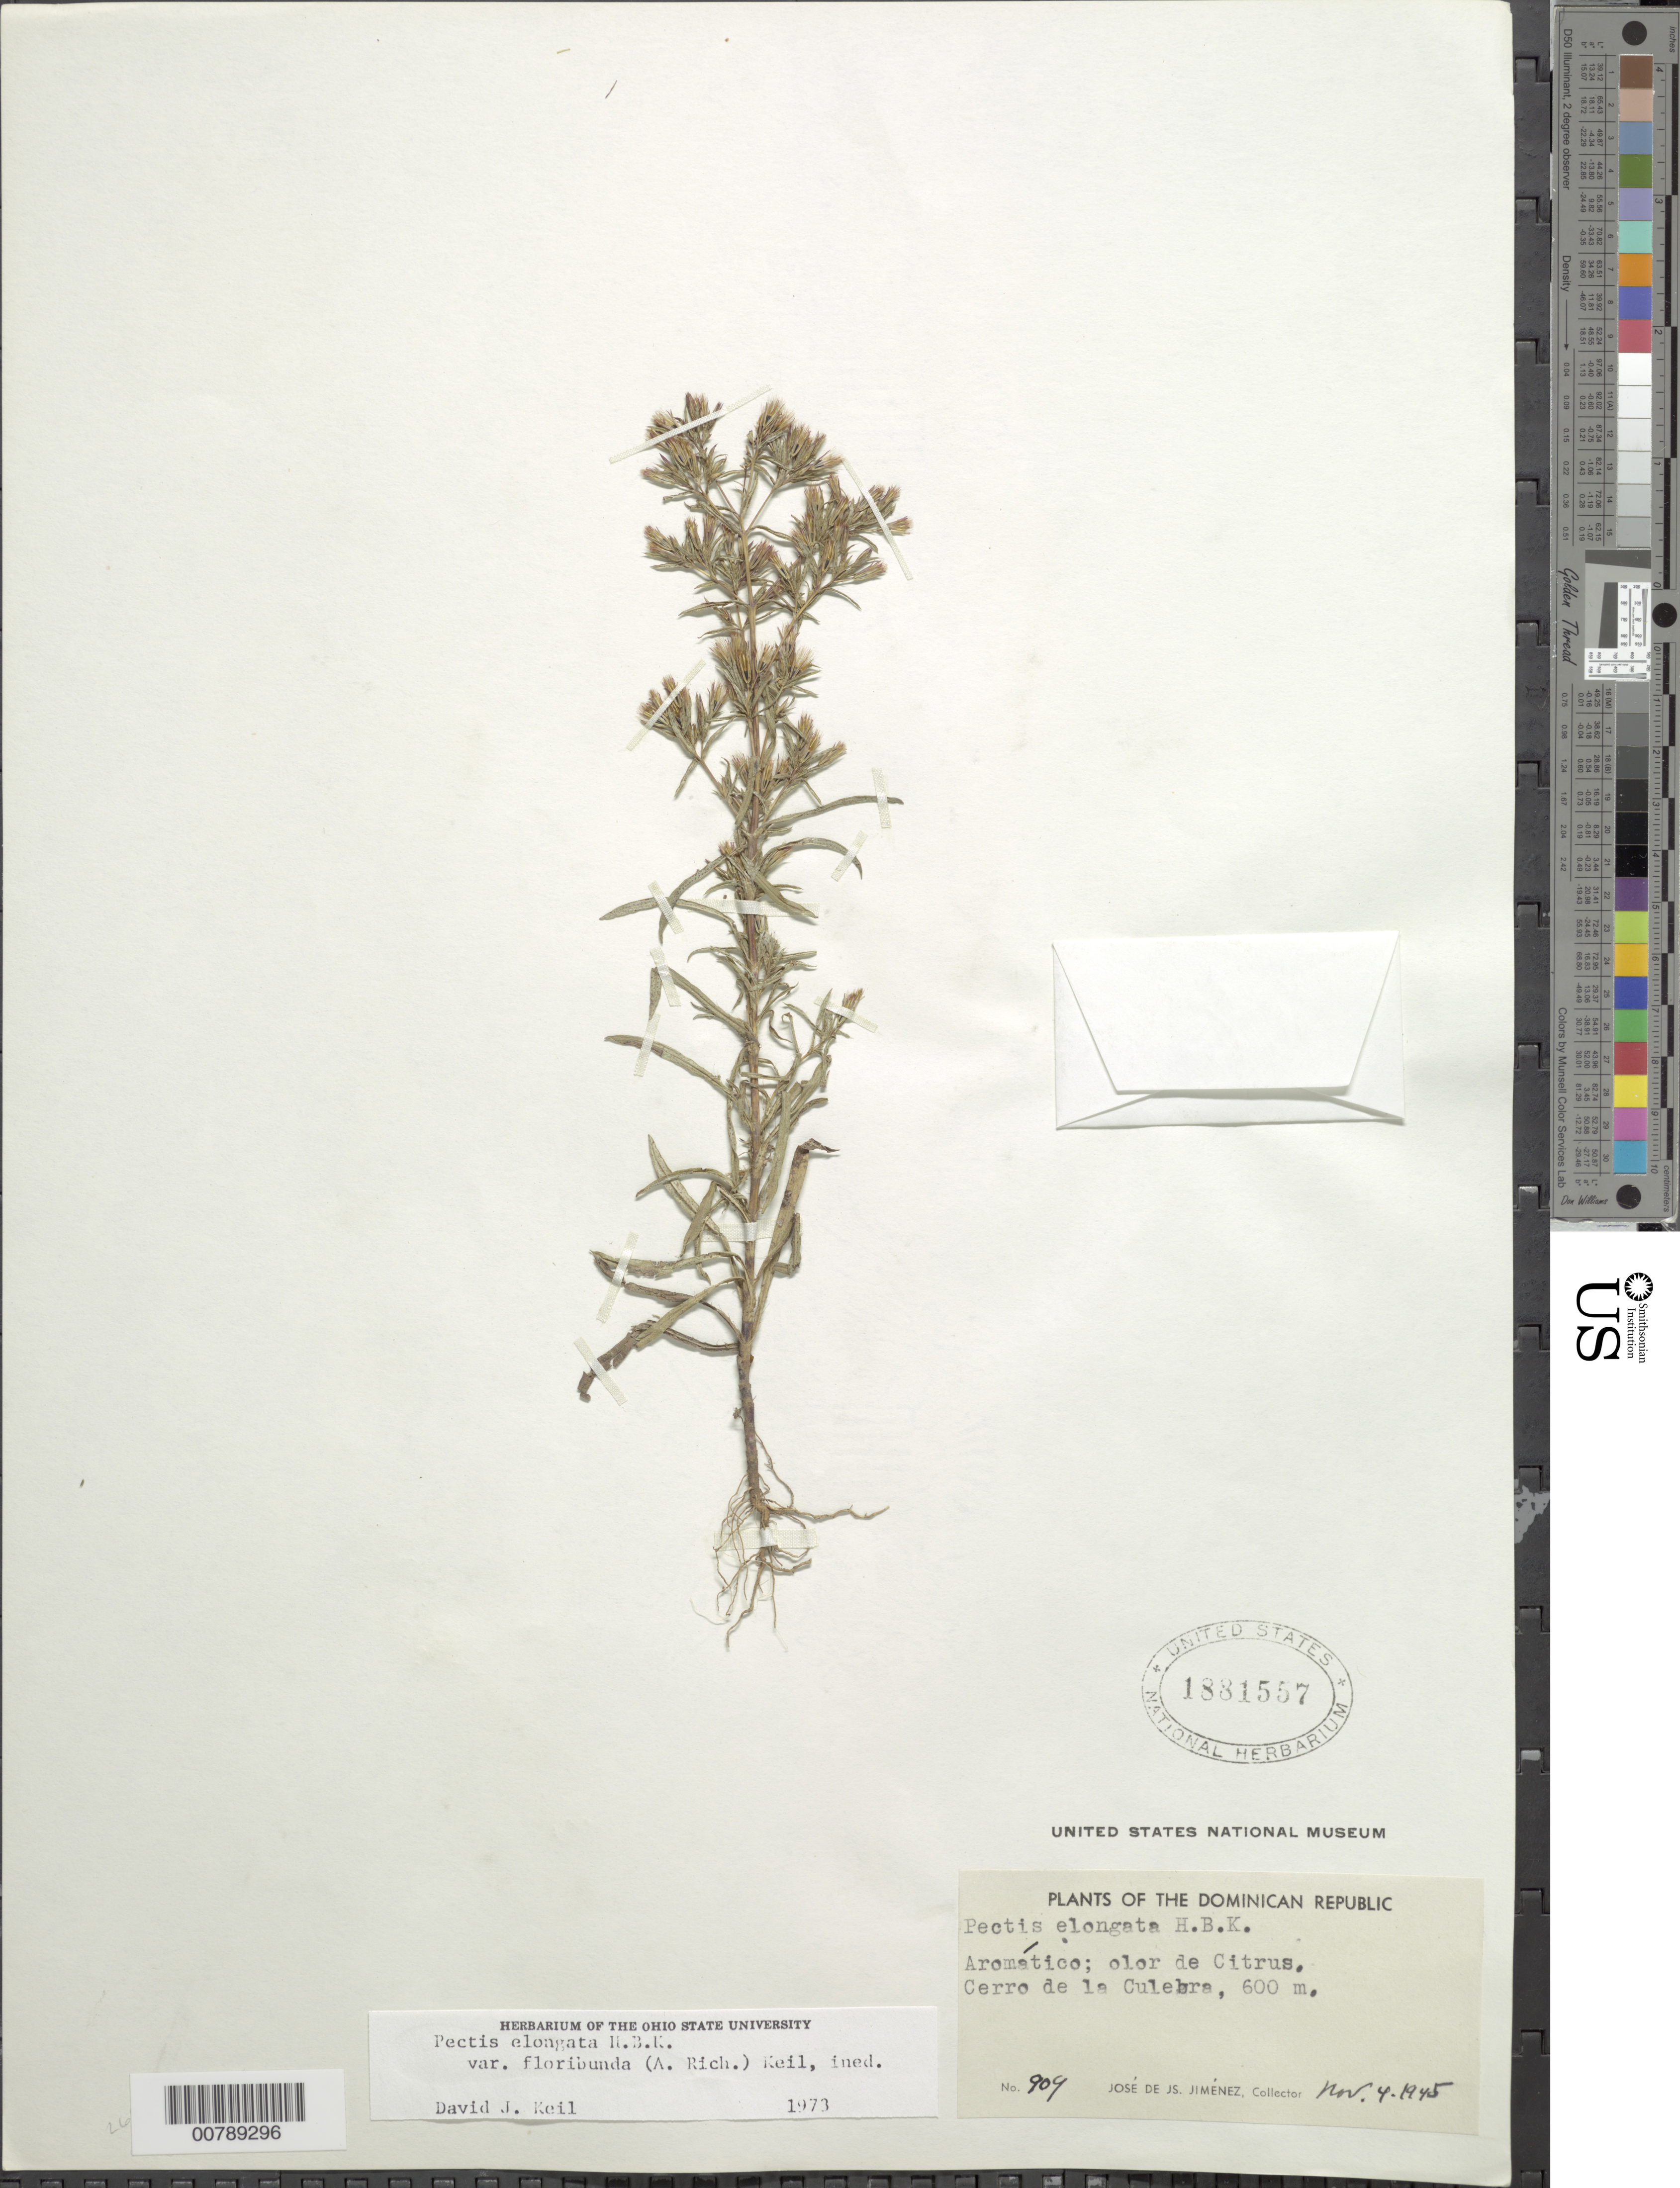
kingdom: Plantae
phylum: Tracheophyta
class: Magnoliopsida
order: Asterales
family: Asteraceae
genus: Pectis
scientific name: Pectis elongata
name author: Kunth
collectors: J. J. Jiménez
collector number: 909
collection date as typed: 04 Nov 1945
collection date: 1945-11-04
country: Dominican Republic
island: Hispaniola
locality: Cerro de la Culebra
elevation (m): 600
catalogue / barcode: US 1881557